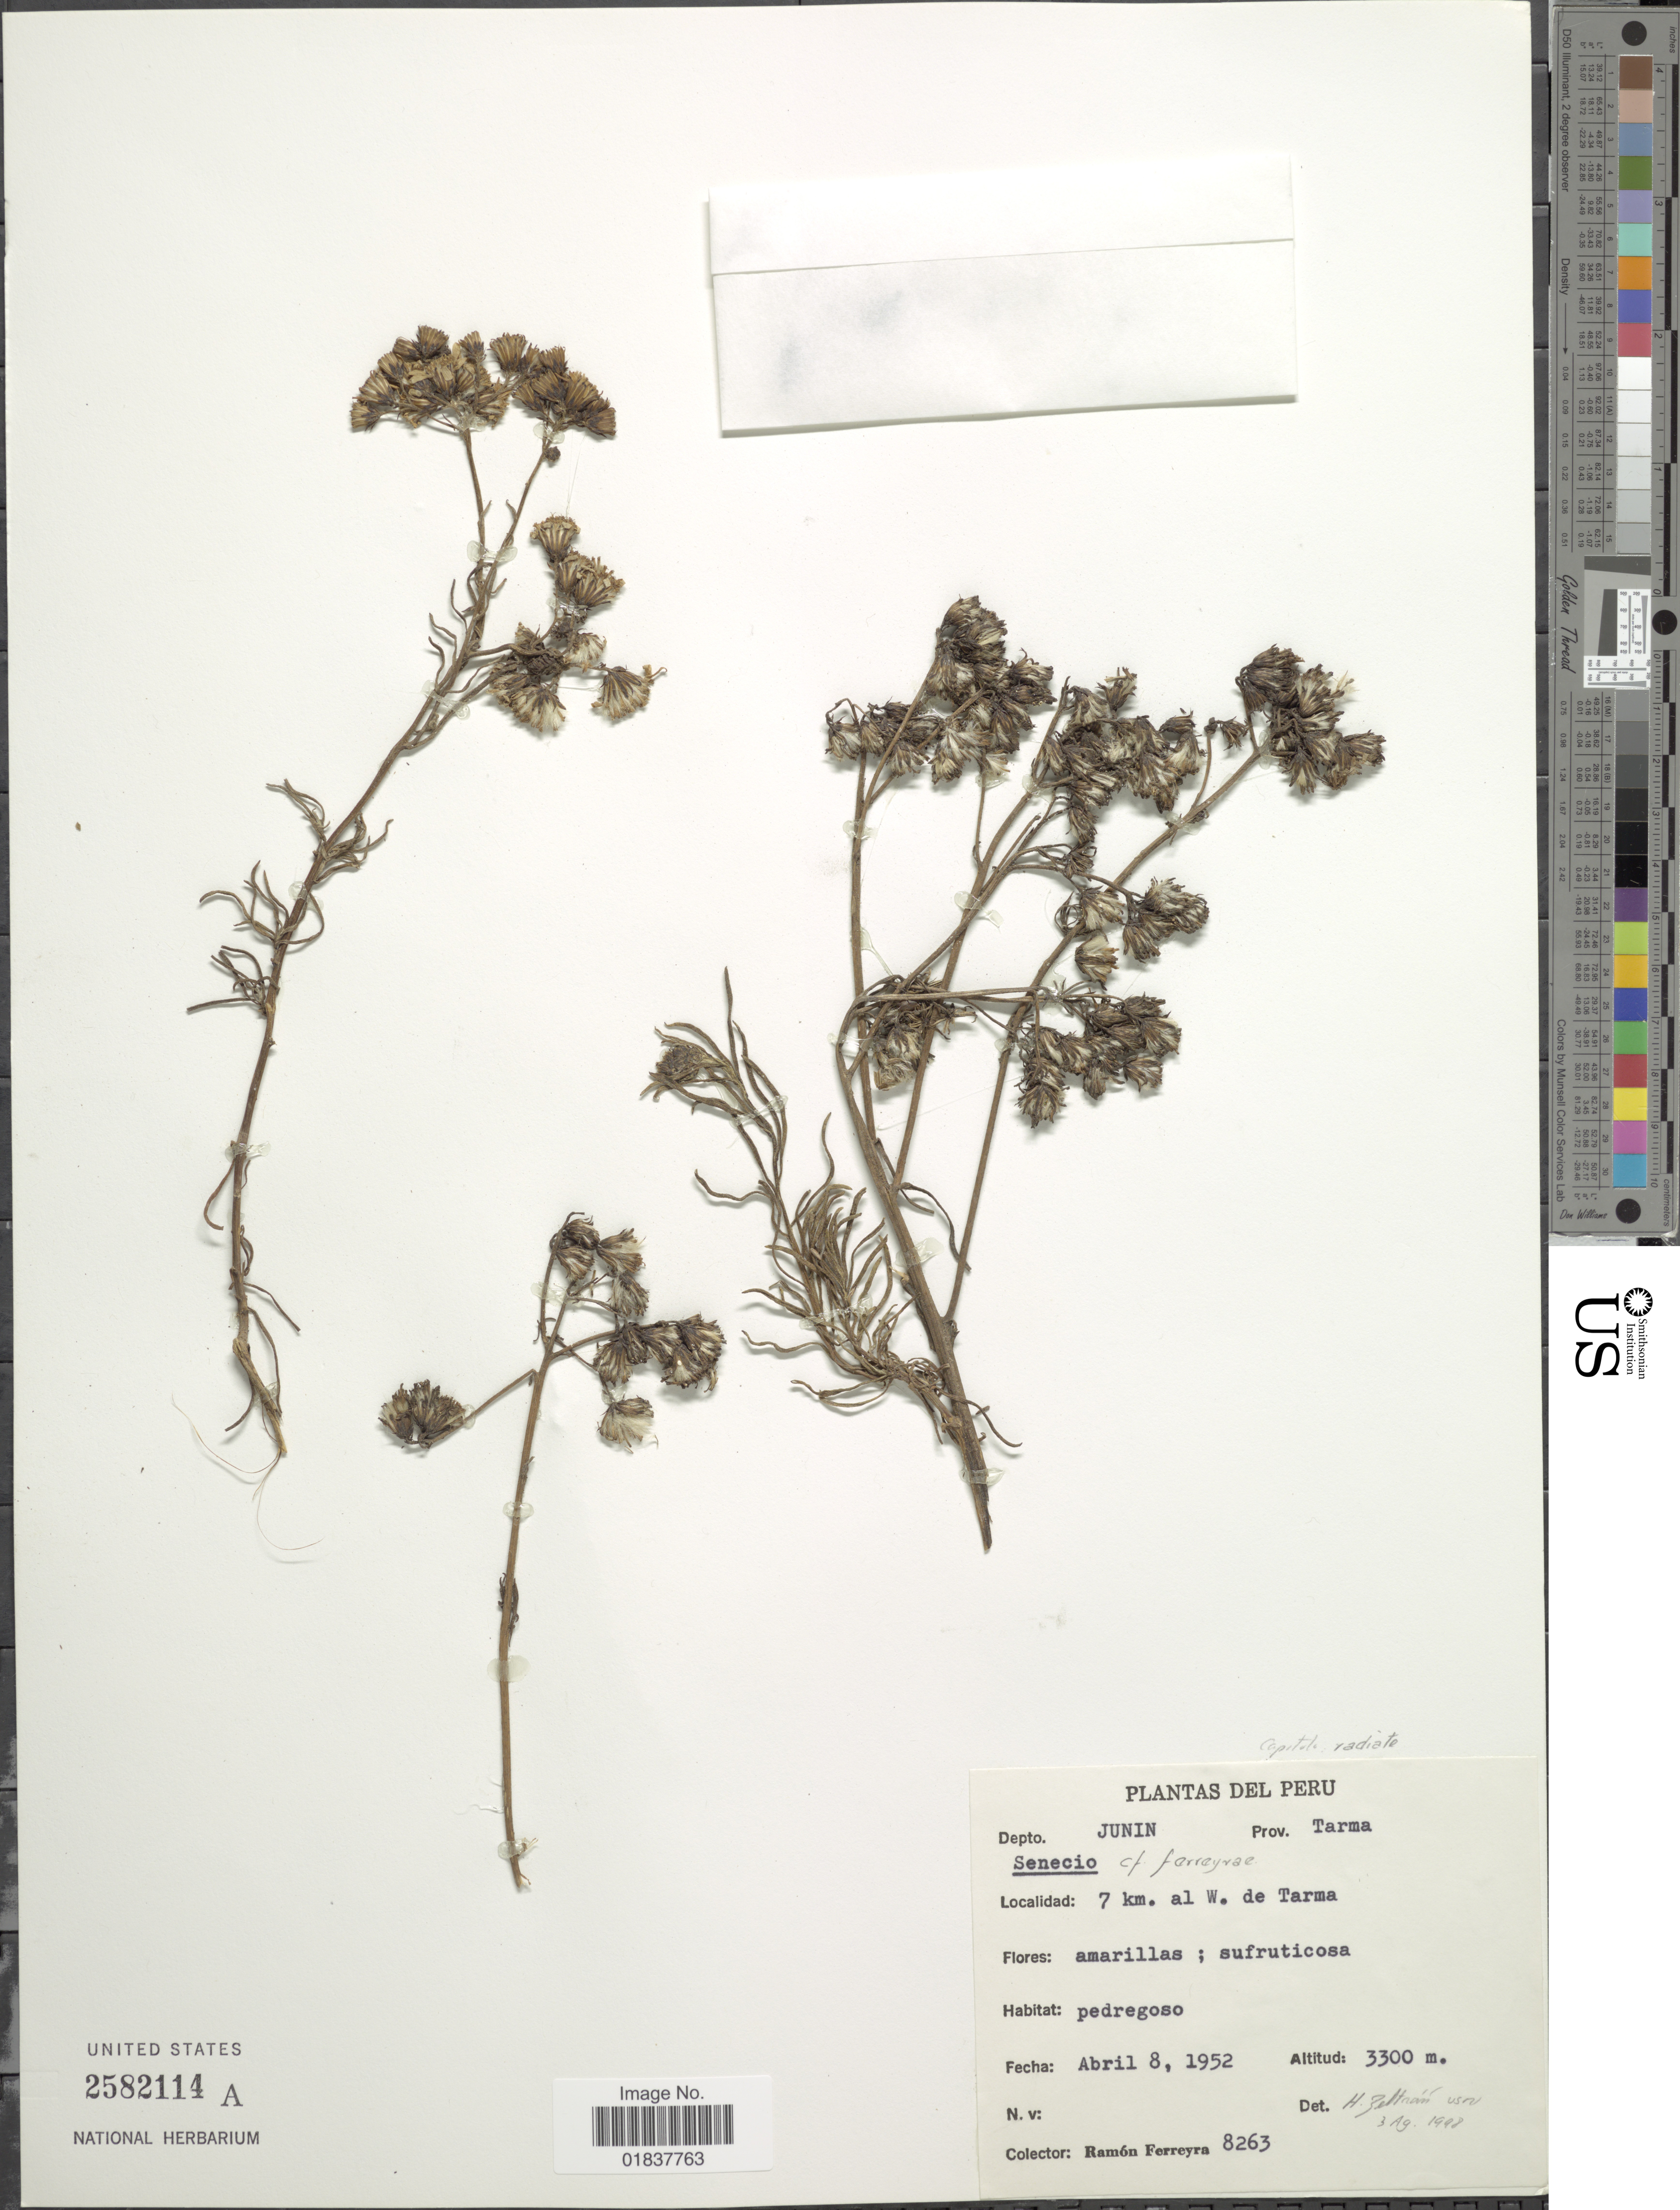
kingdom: Plantae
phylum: Tracheophyta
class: Magnoliopsida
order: Asterales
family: Asteraceae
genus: Senecio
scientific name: Senecio ferreyrae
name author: Cabrera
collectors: R. A. Ferreyra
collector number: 8263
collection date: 1952-04-08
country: Peru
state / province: Junín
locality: Prov. Tarma, 7 km al W de Tarma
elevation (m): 3300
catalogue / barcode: US 2582114A